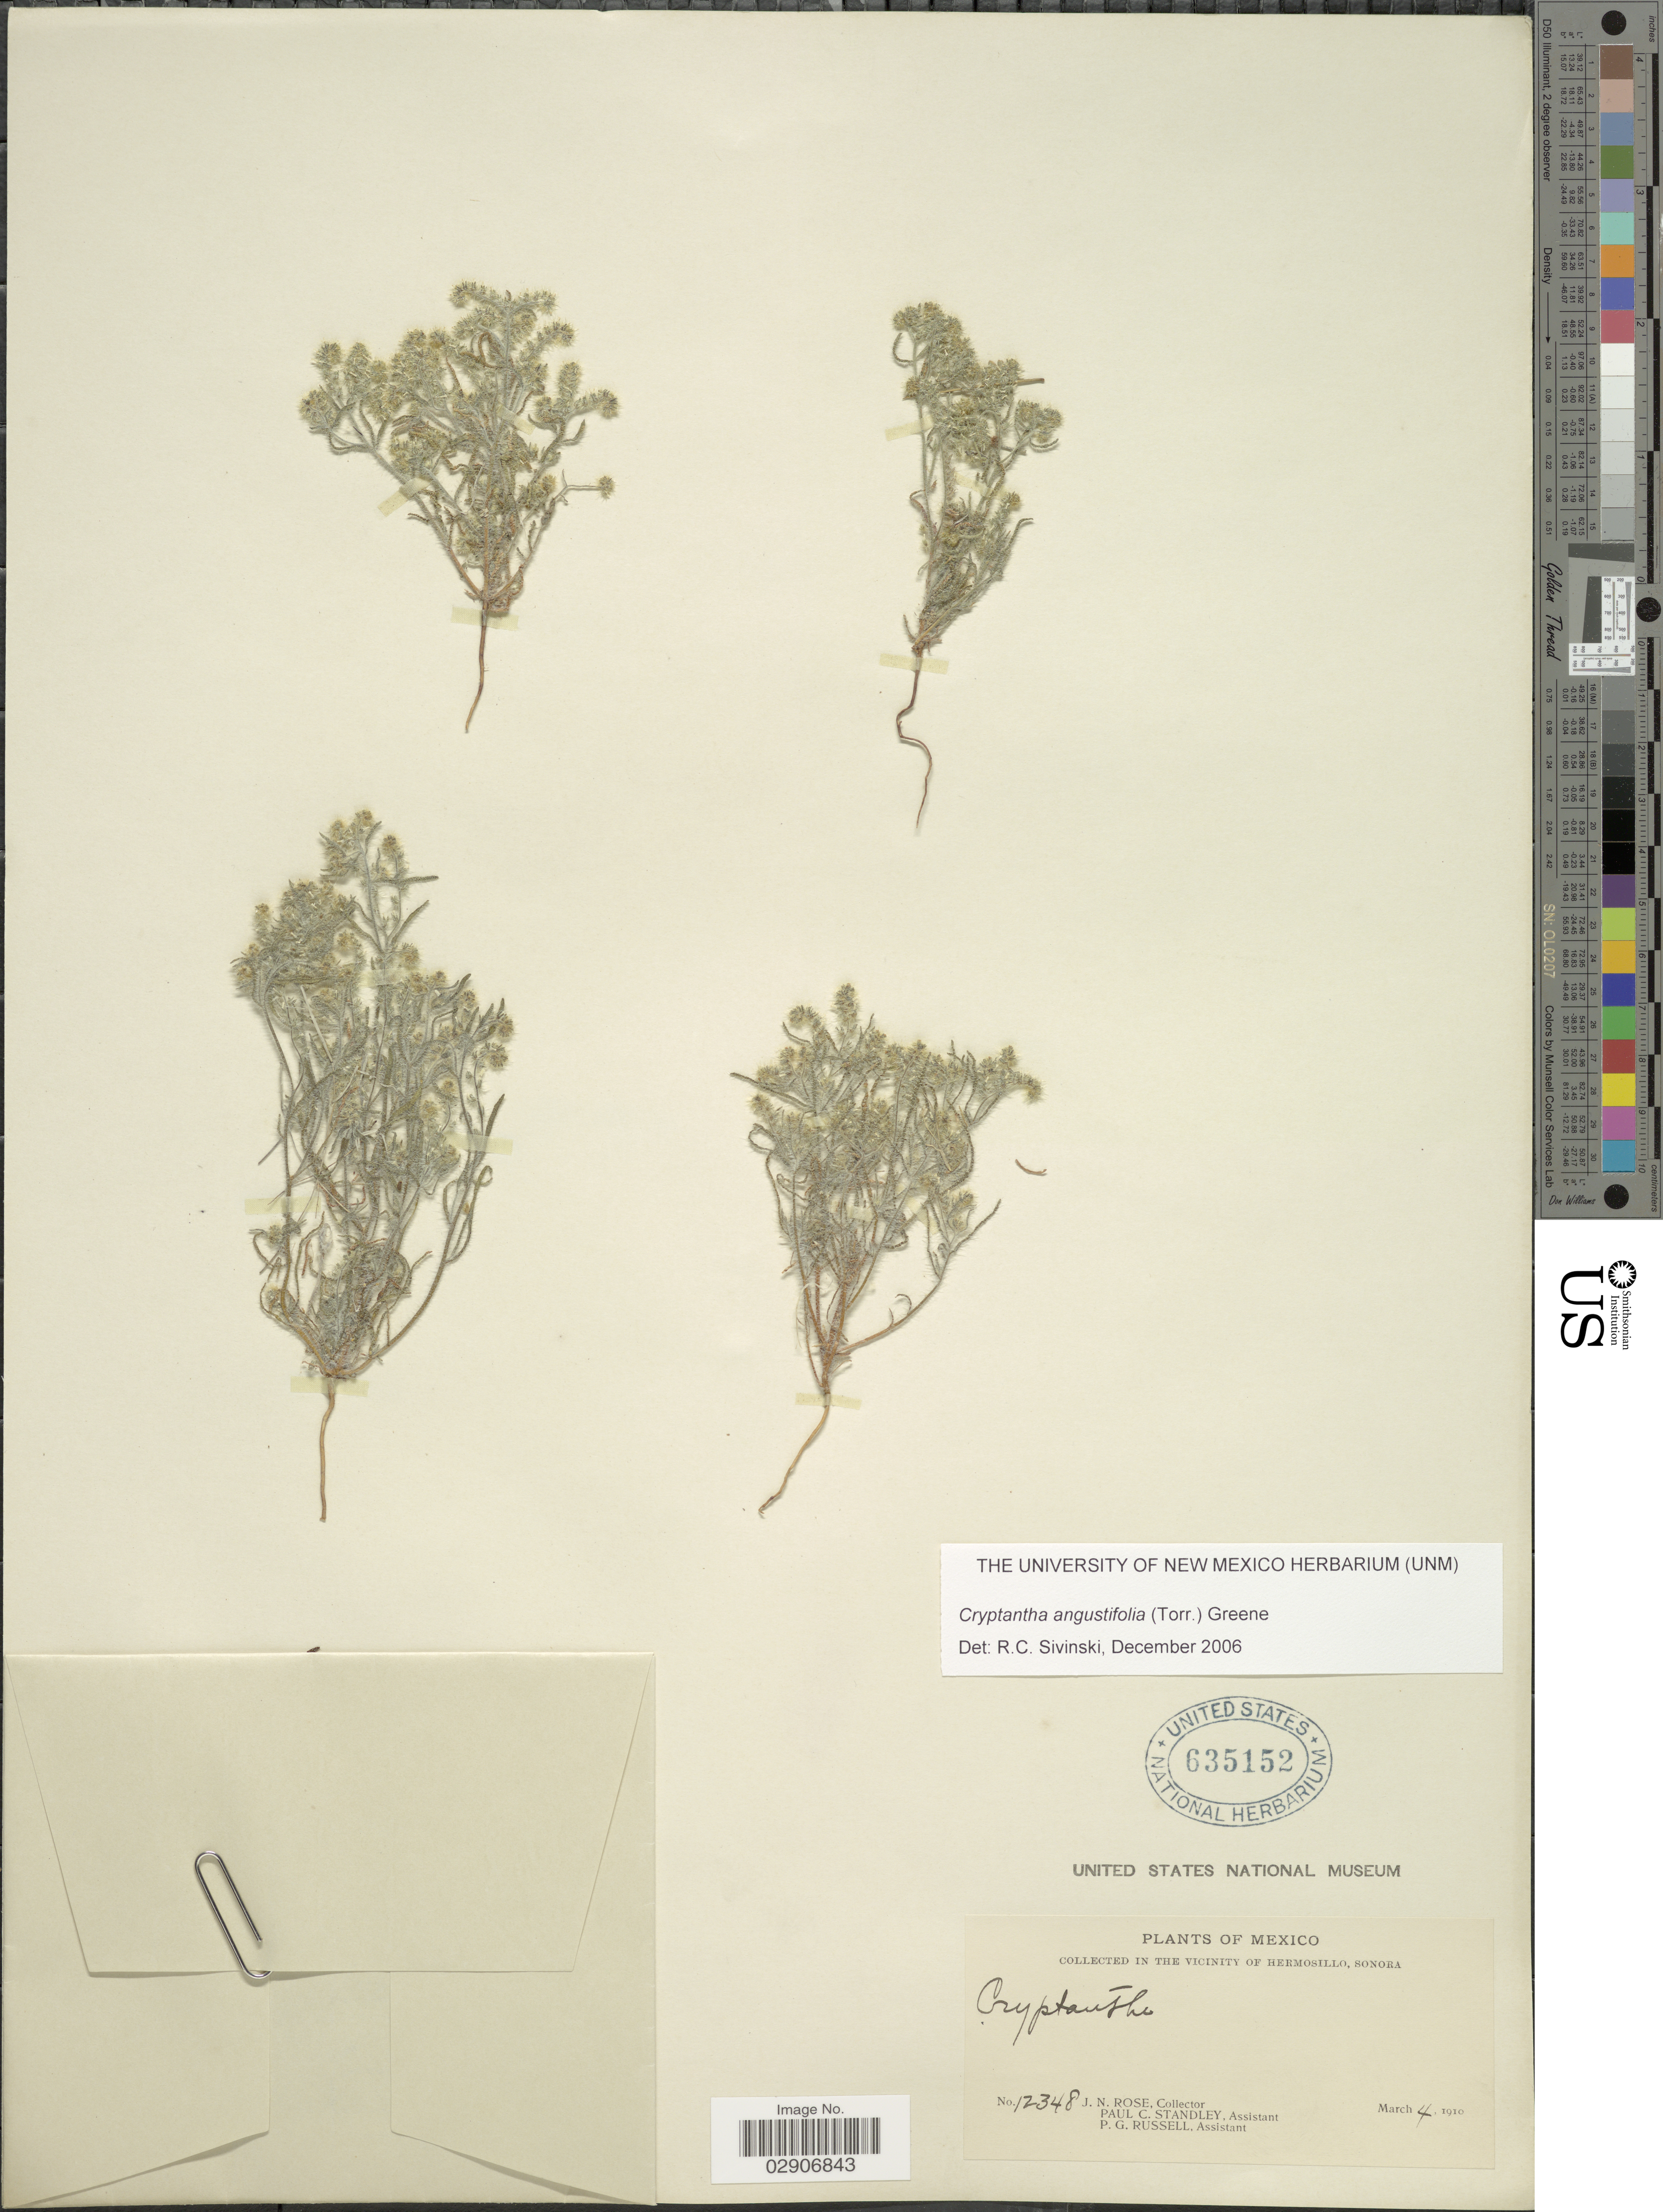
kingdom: Plantae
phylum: Tracheophyta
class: Magnoliopsida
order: Boraginales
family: Boraginaceae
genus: Cryptantha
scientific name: Cryptantha angustifolia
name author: (Torr.) Greene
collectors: J. N. Rose, P. C. Standley & P. G. Russell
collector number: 12348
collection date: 1910-03-04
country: United States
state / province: New Mexico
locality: In the Vicinity of Hermosillo, Sonora.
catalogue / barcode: US 635152